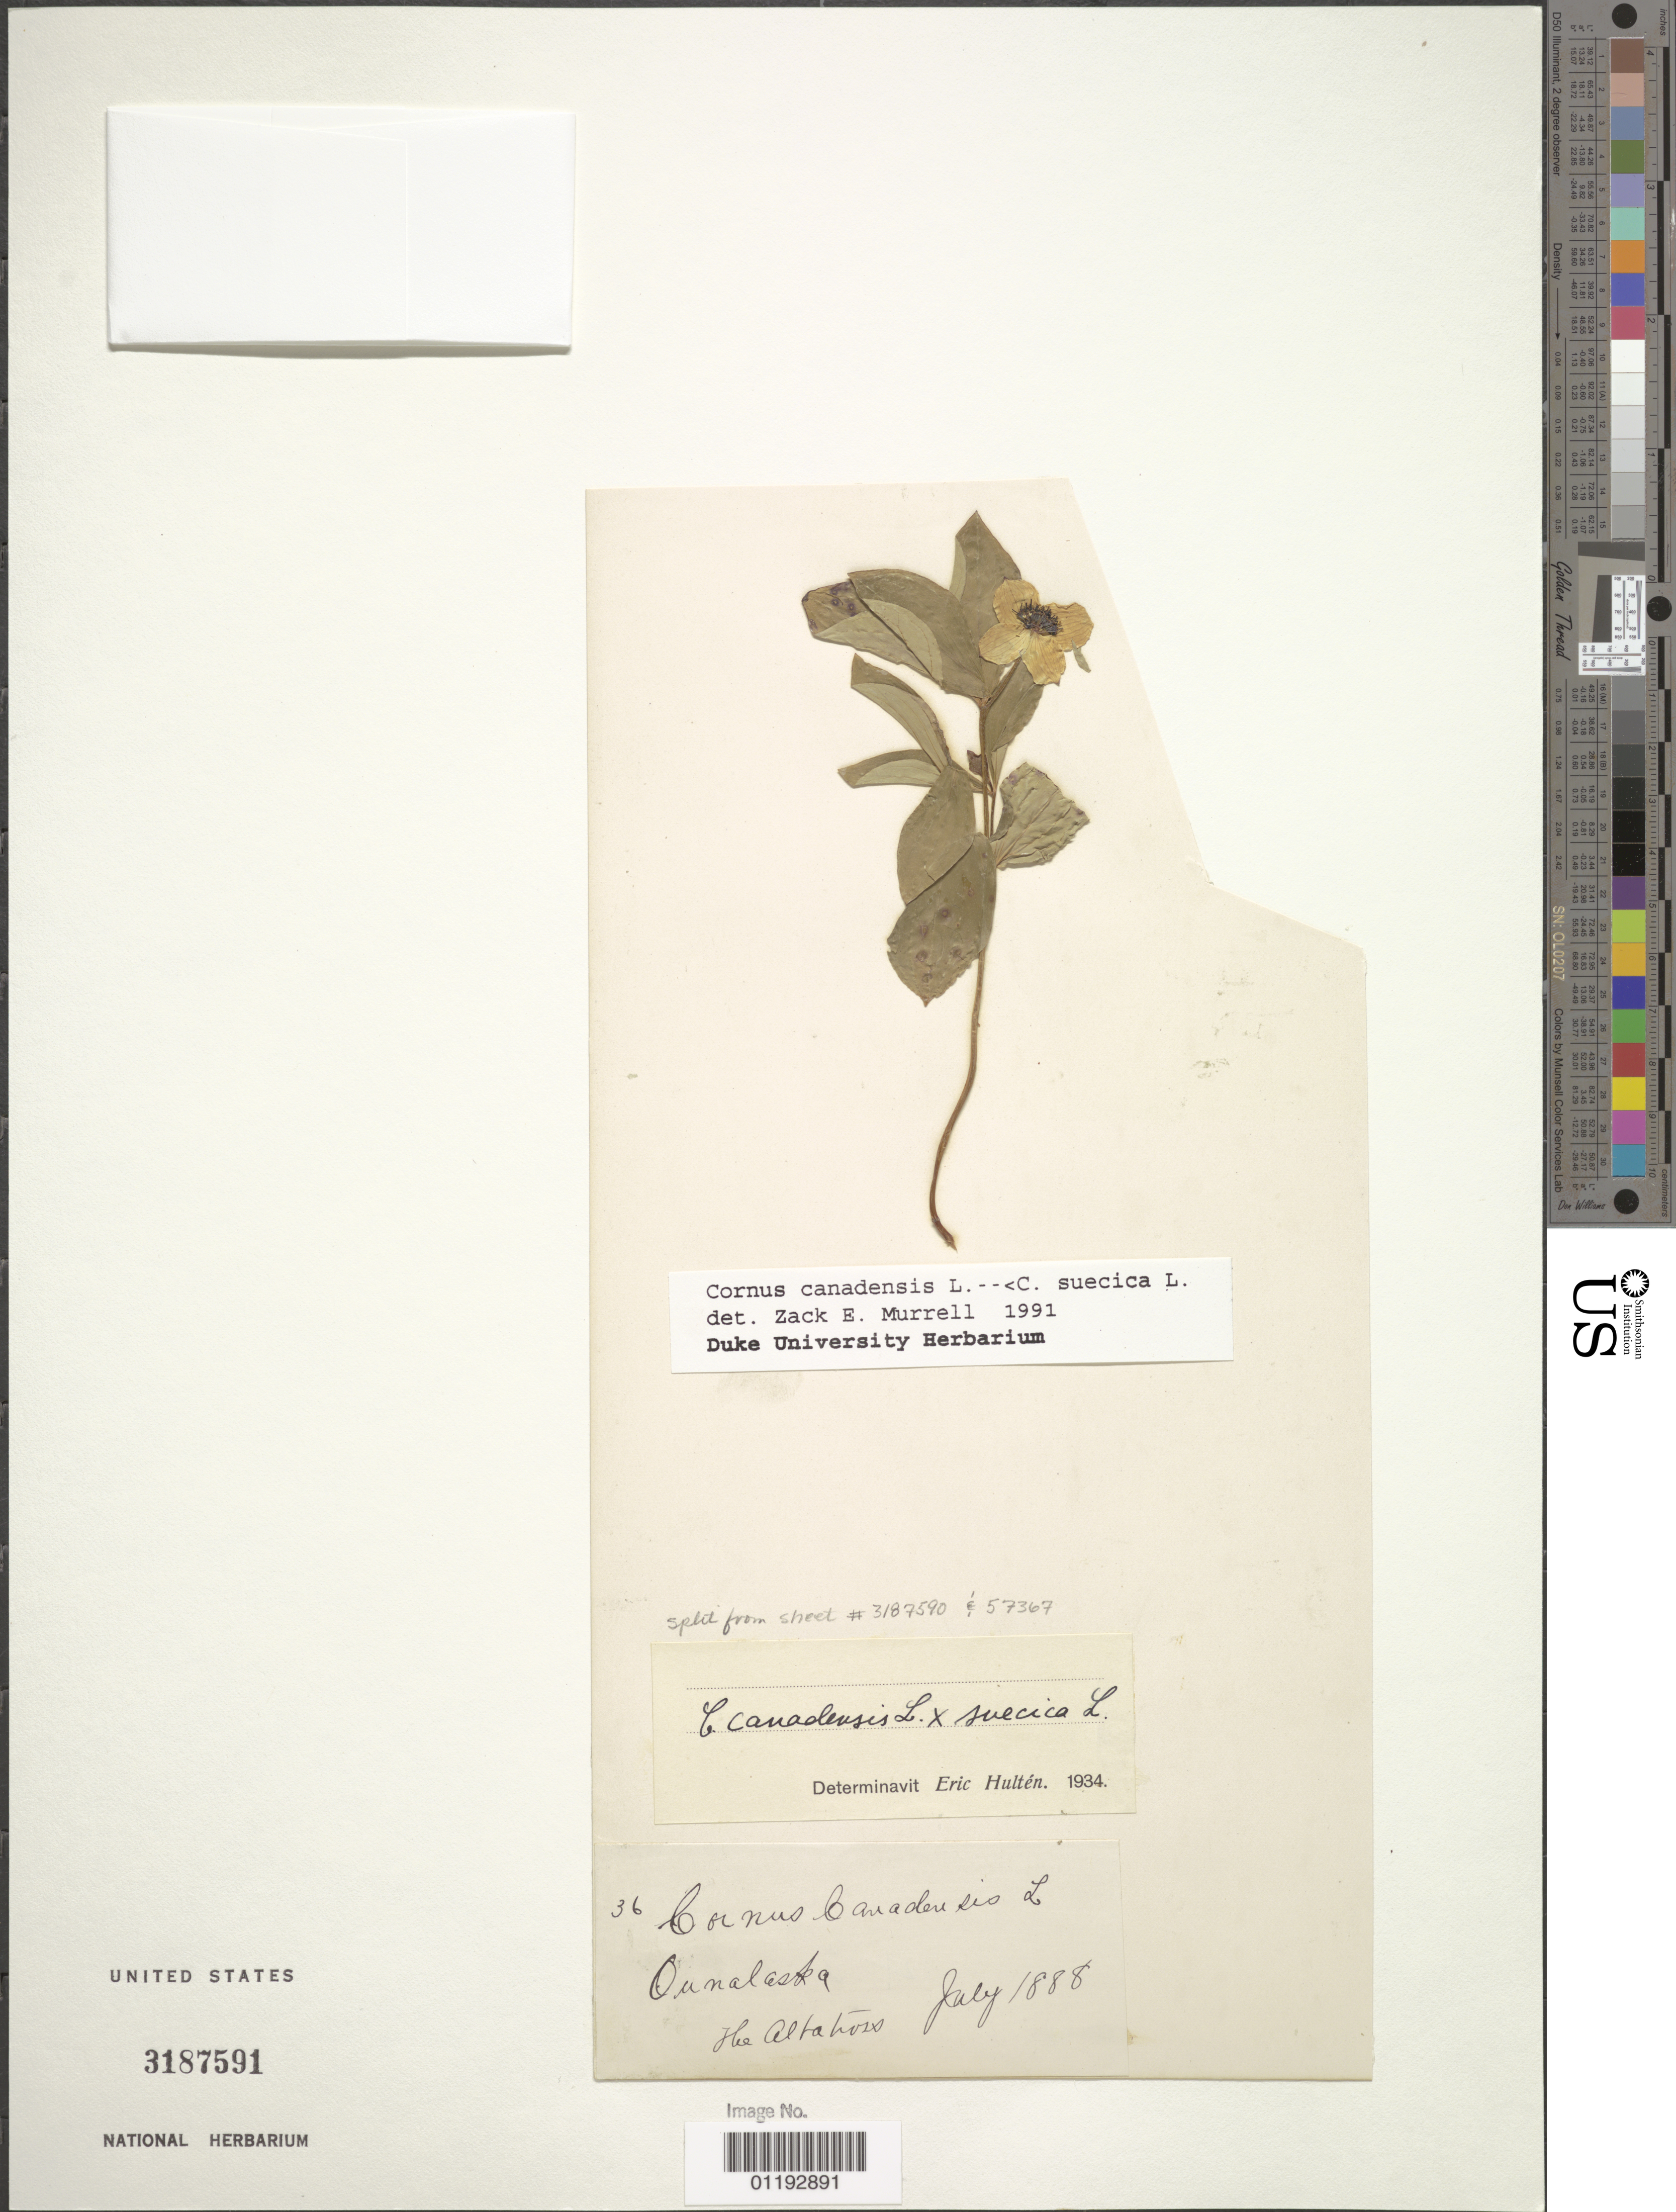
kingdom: Plantae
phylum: Tracheophyta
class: Magnoliopsida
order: Cornales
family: Cornaceae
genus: Cornus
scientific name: Cornus canadensis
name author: L.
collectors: "The Albatross"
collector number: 36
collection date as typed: --Jul 1888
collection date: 1888-07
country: United States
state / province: Alaska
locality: Unalaska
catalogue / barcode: US 3187591